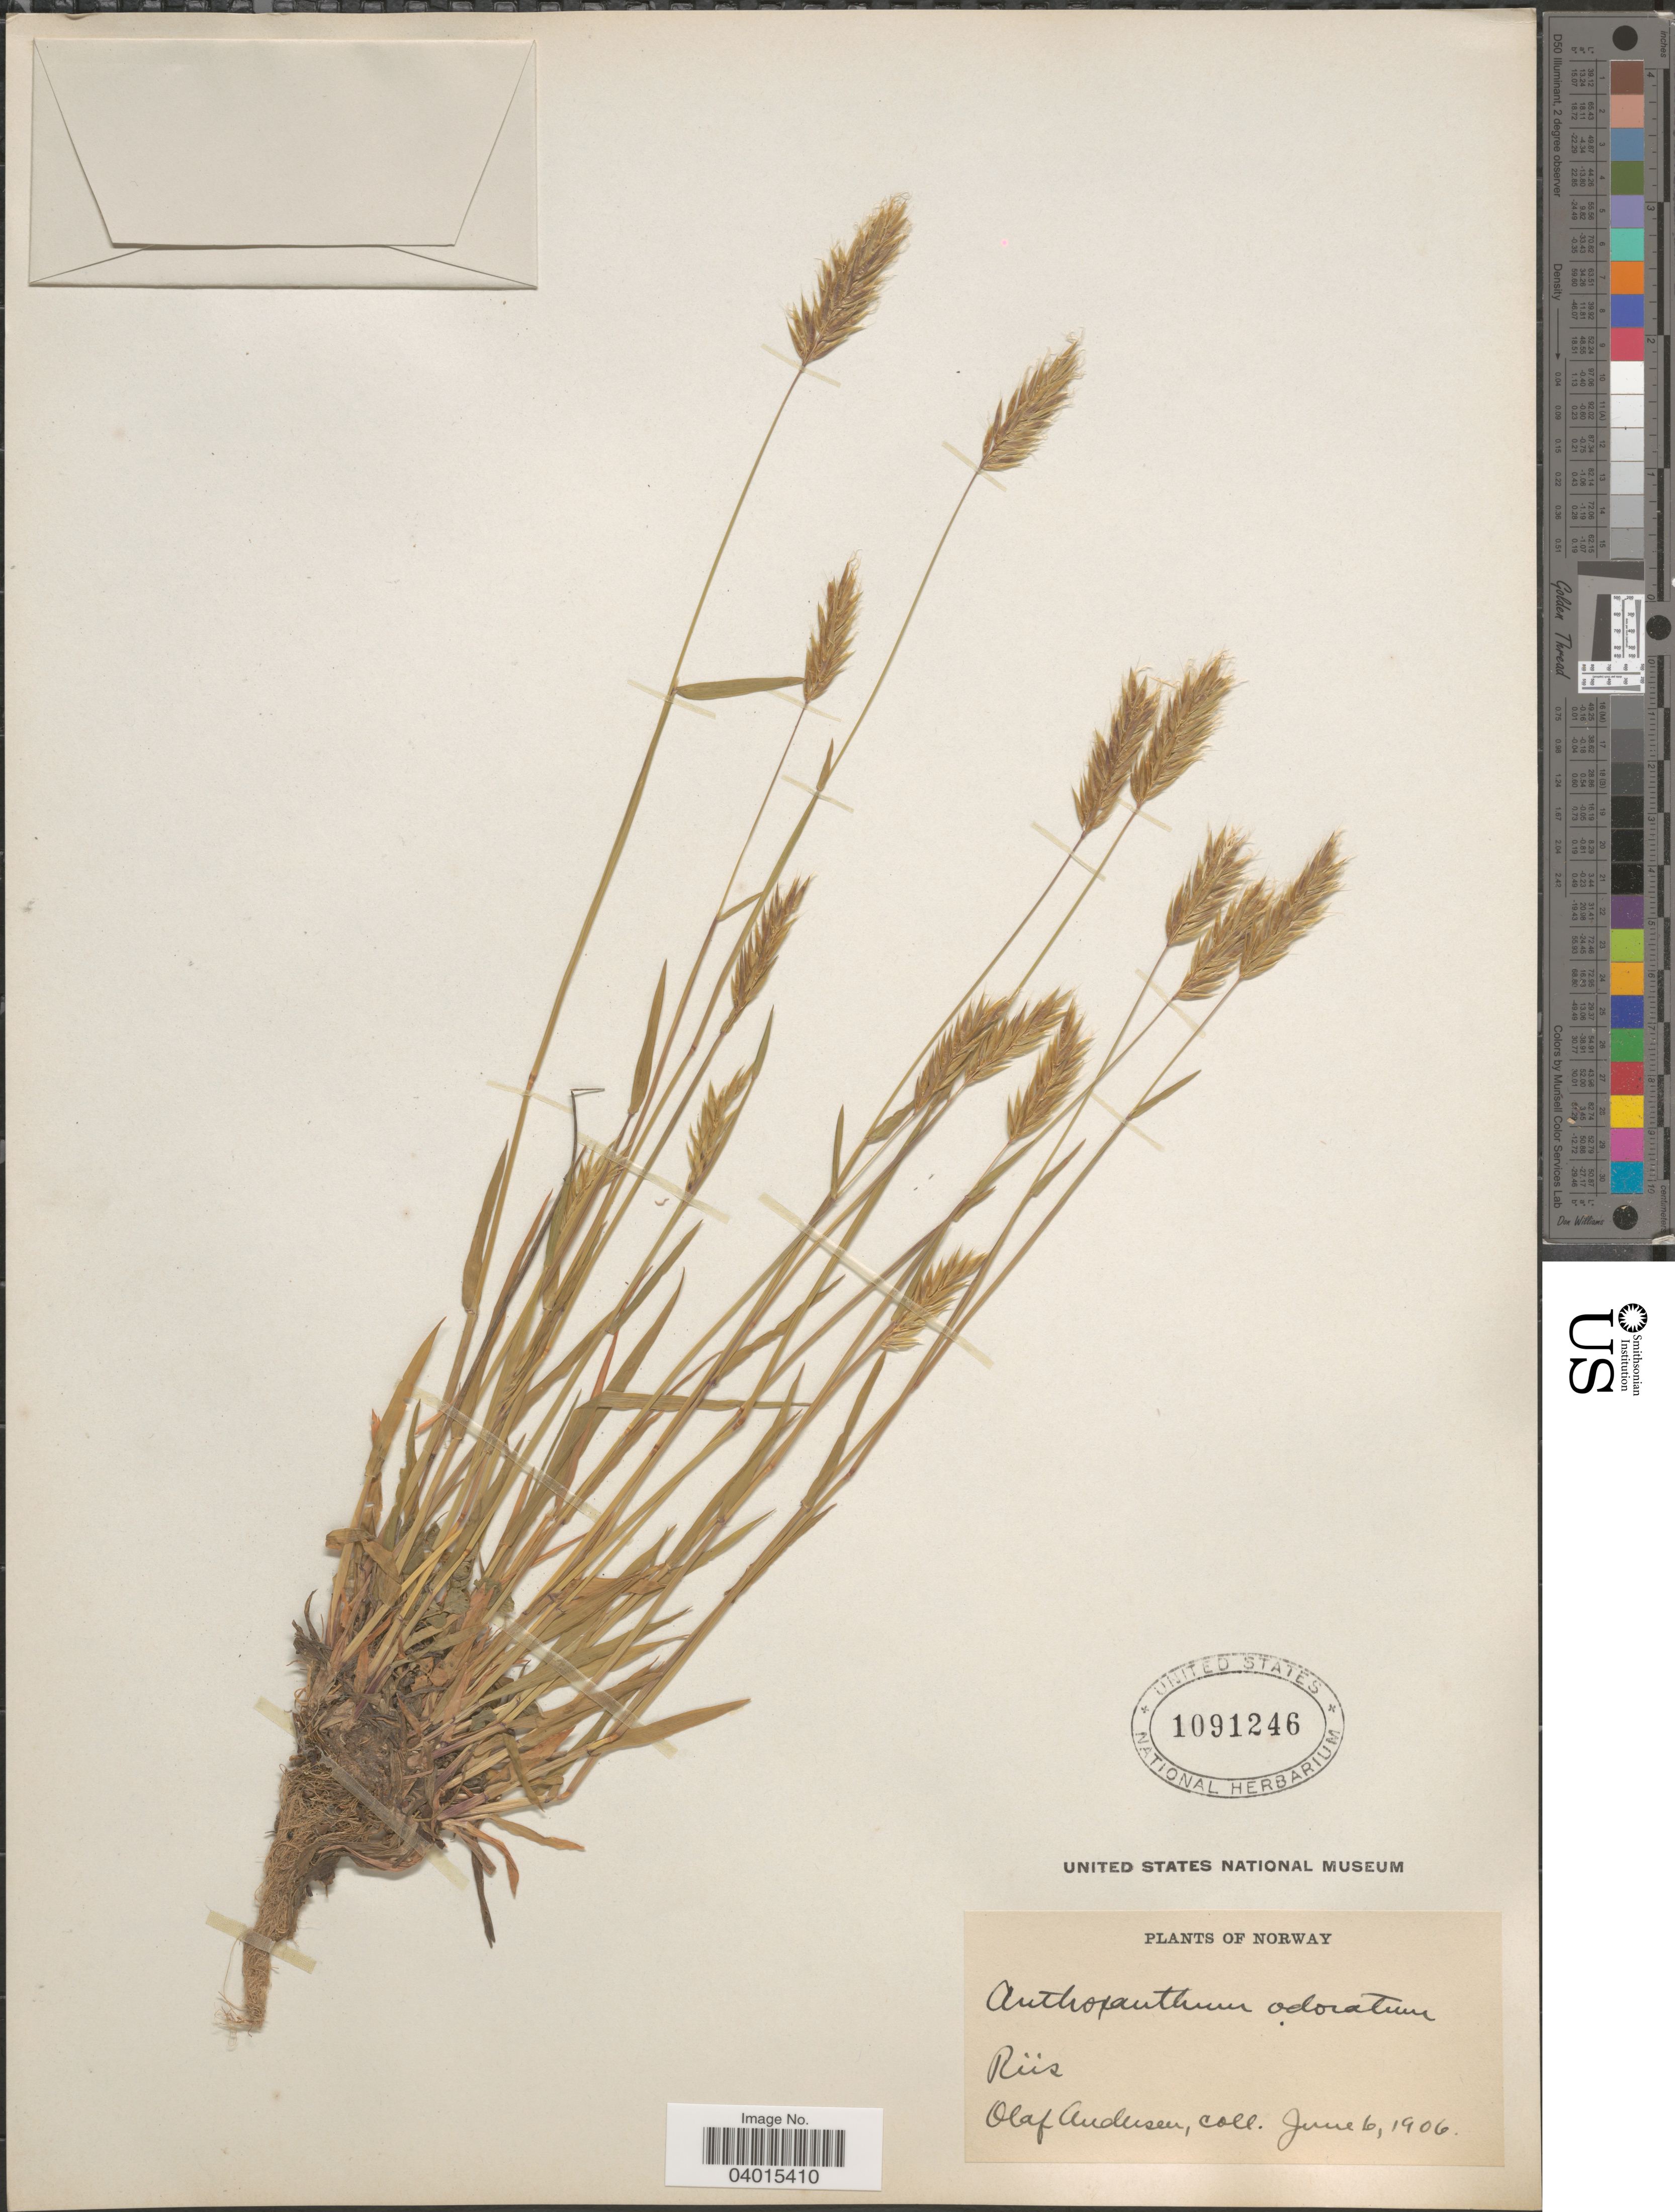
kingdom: Plantae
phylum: Tracheophyta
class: Liliopsida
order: Poales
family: Poaceae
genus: Anthoxanthum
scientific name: Anthoxanthum odoratum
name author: L.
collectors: O. Andersen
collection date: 1906-06-06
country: Norway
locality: Rüs.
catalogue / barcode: US 1091246